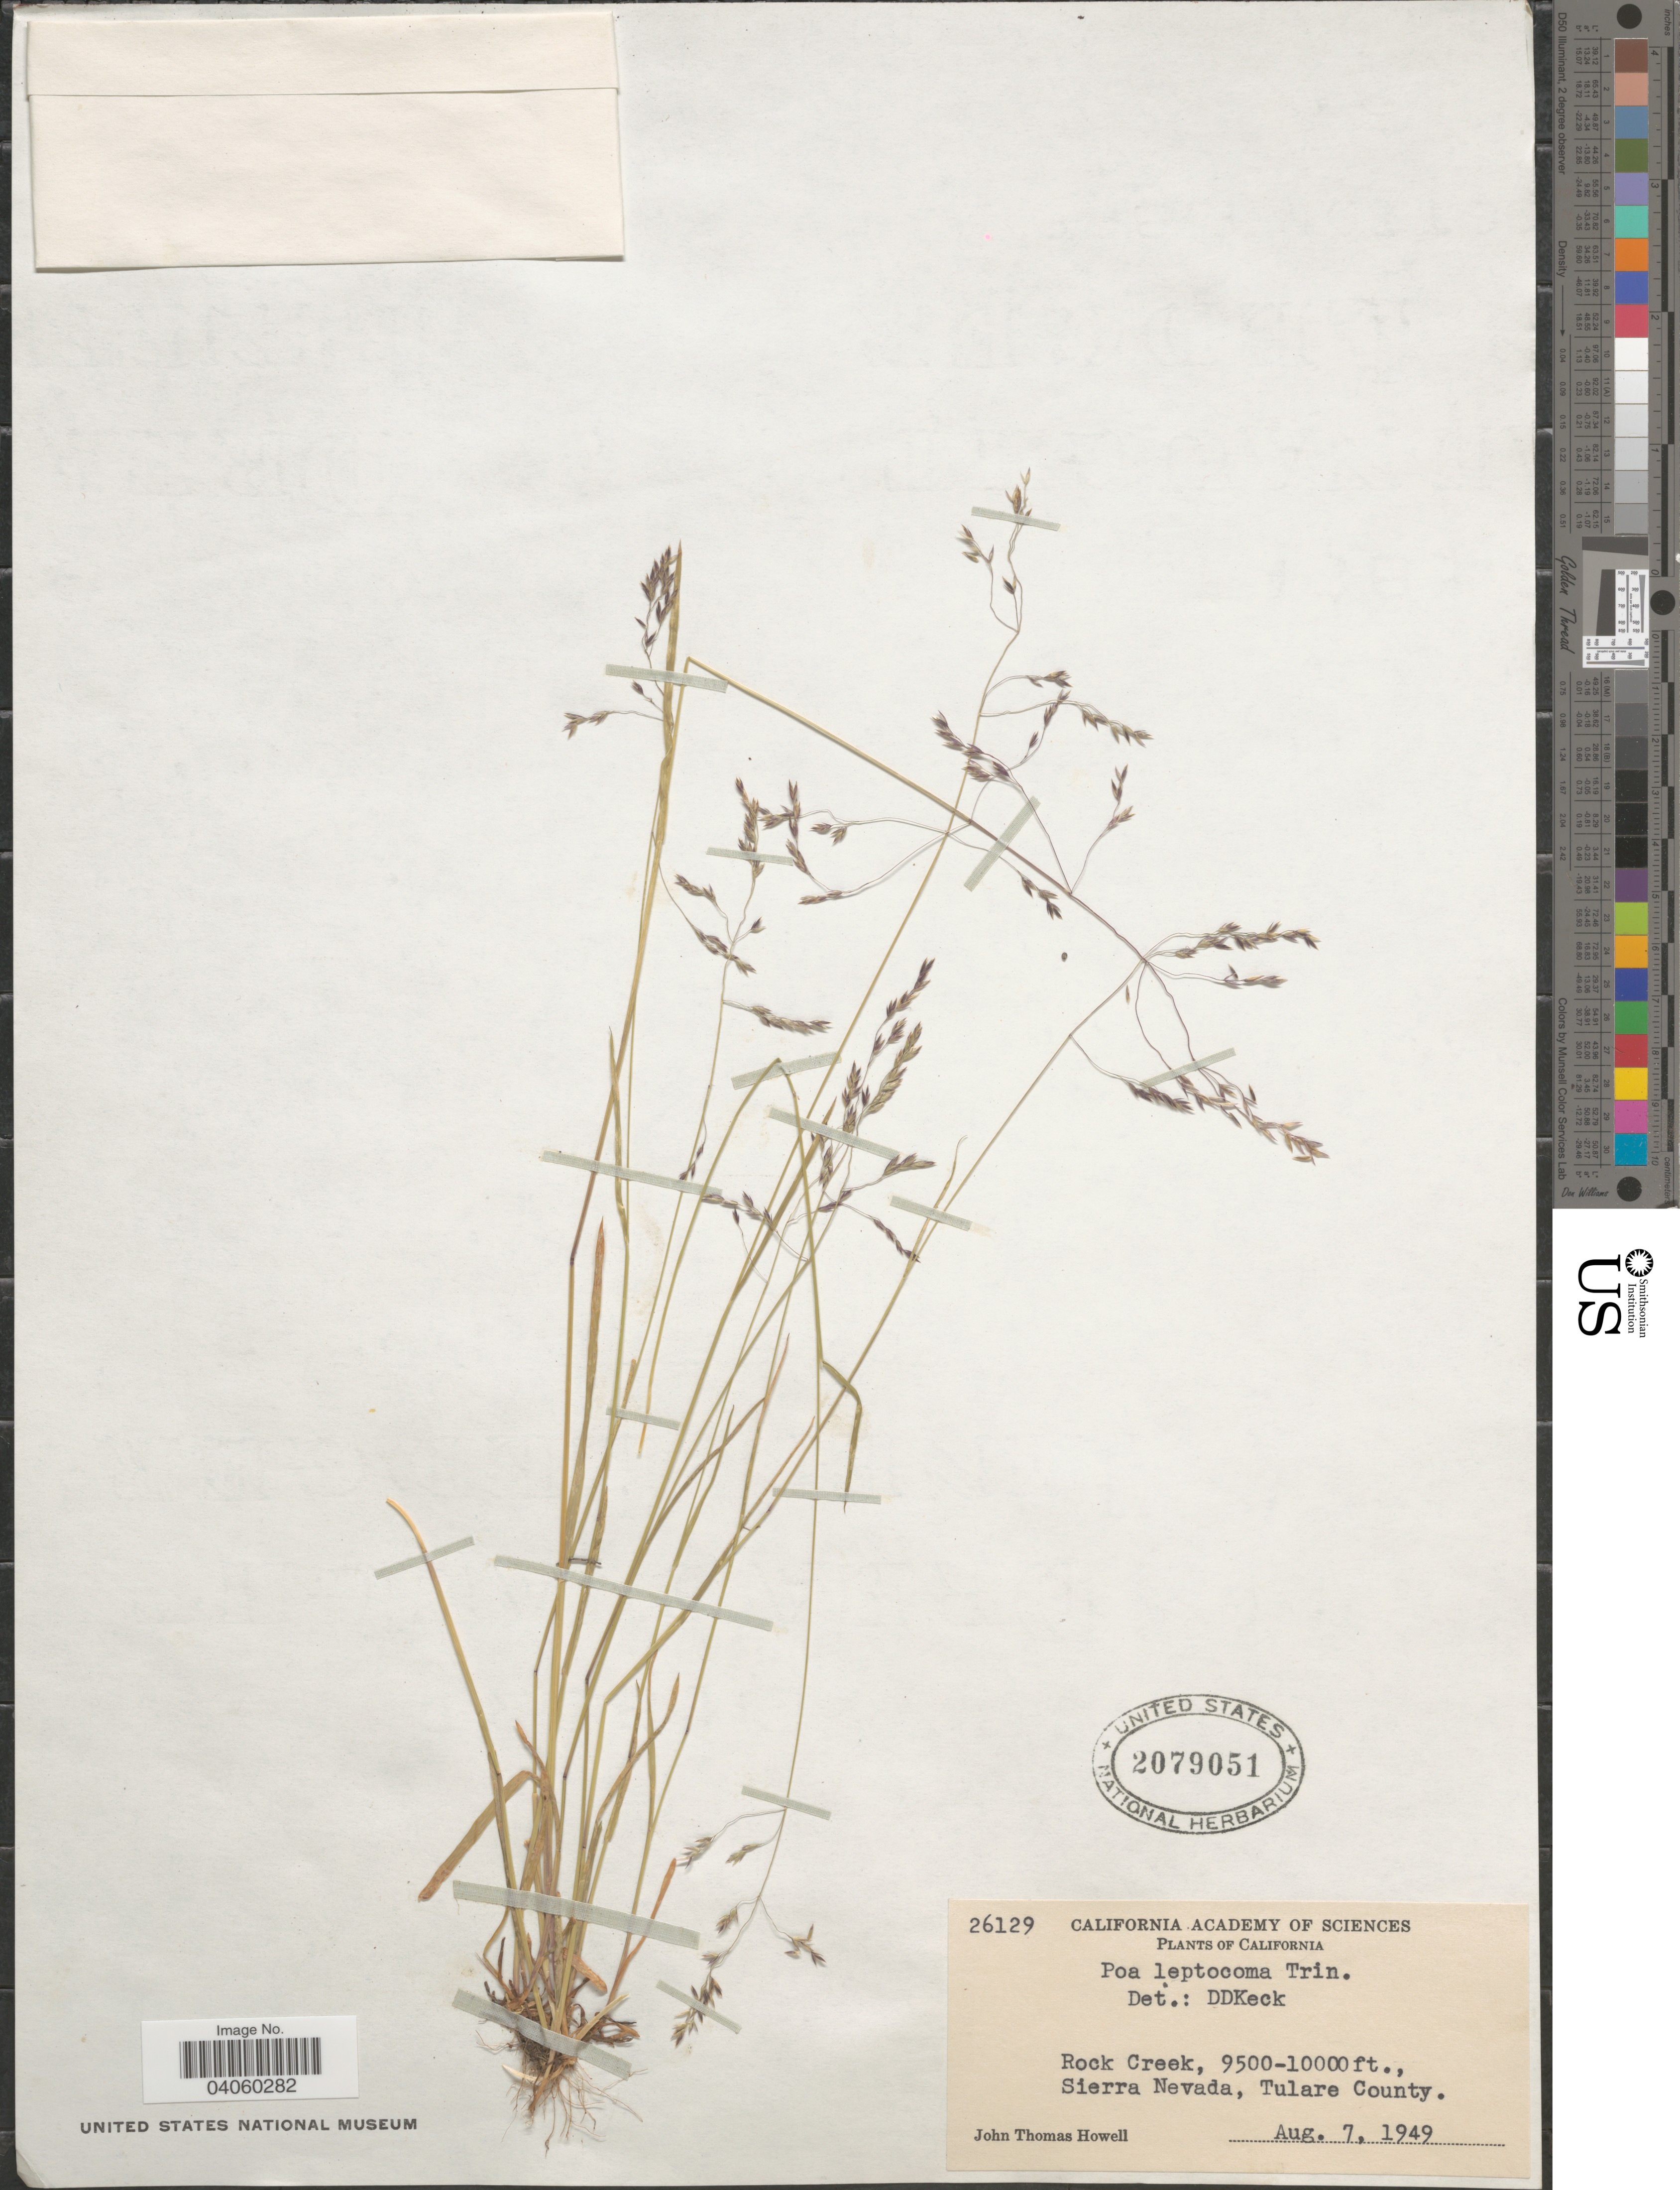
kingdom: Plantae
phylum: Tracheophyta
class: Liliopsida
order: Poales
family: Poaceae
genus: Poa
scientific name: Poa leptocoma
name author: Trin.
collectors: J. T. Howell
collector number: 26129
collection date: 1949-08-07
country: United States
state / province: California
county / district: Tulare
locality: Rock Creek, Sierra Nevada, Tulare County.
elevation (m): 2896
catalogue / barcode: US 2079051